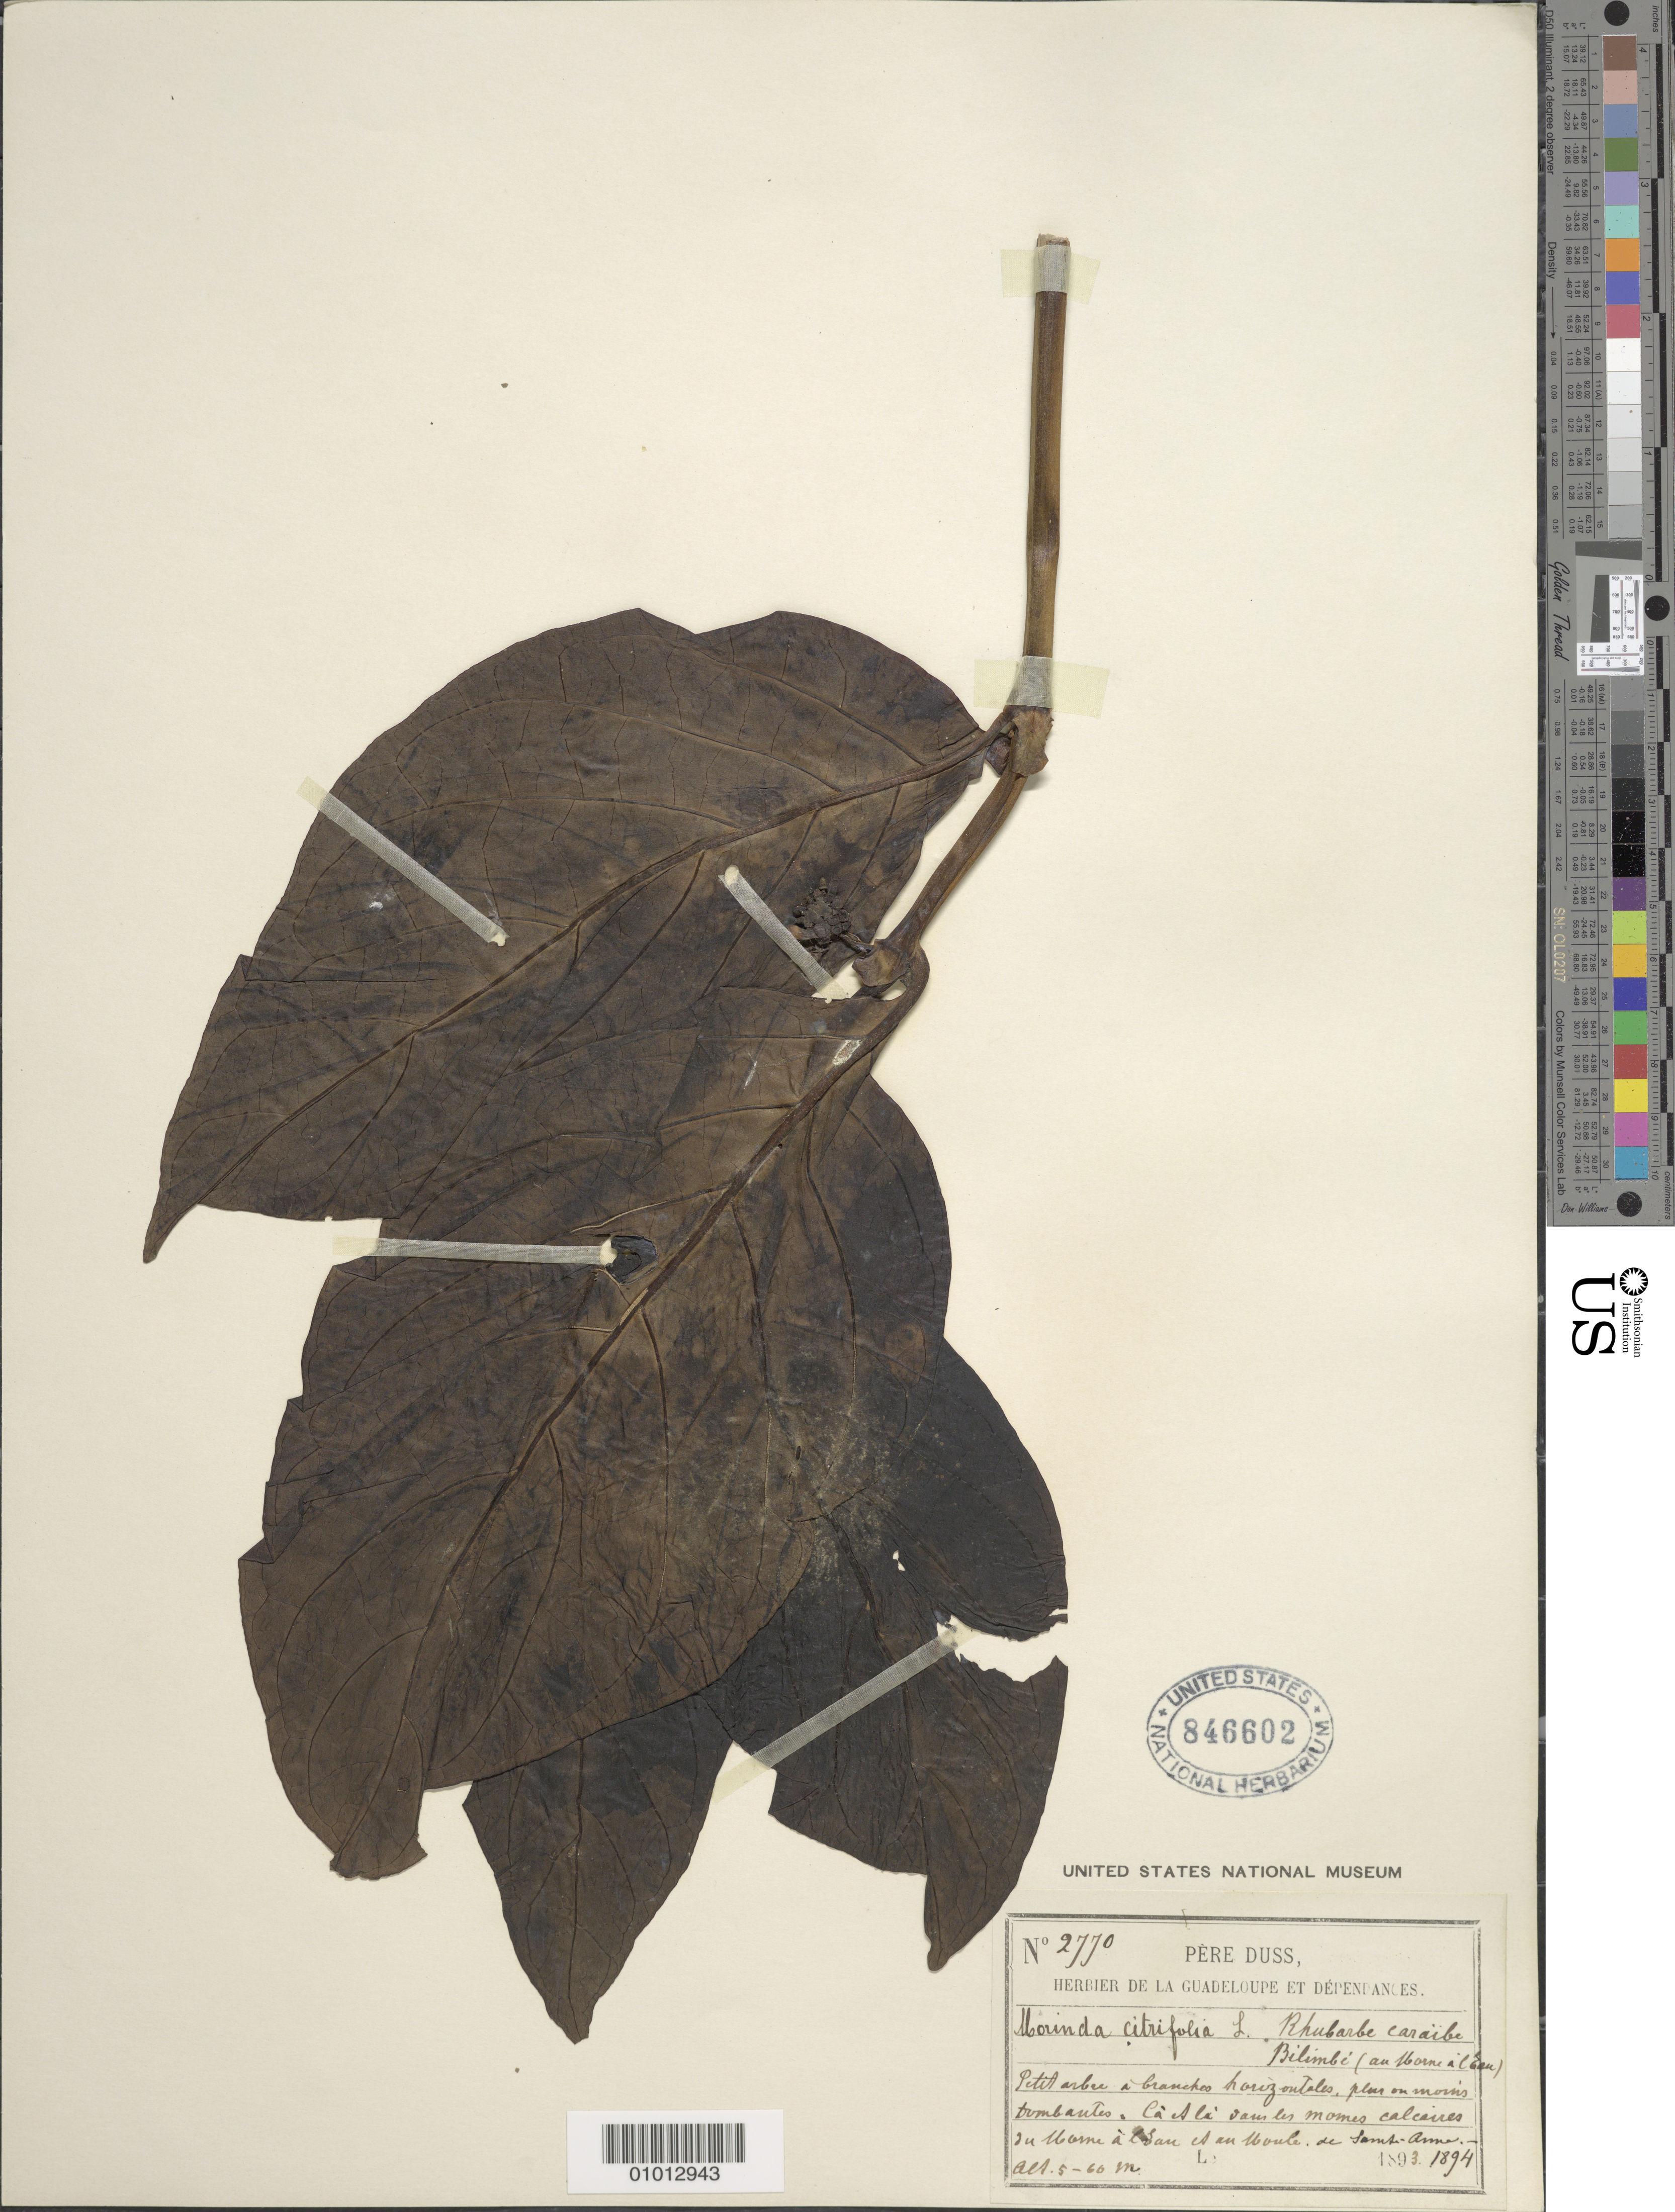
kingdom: Plantae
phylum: Tracheophyta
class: Magnoliopsida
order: Gentianales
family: Rubiaceae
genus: Morinda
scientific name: Morinda citrifolia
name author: L.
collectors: Père Duss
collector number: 2770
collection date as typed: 1893 to -- --- 1894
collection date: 1893/1894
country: Guadeloupe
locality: Morne à l'Eau et Moule de Saint Anna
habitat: Les mornes calcaires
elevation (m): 5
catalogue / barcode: US 846602